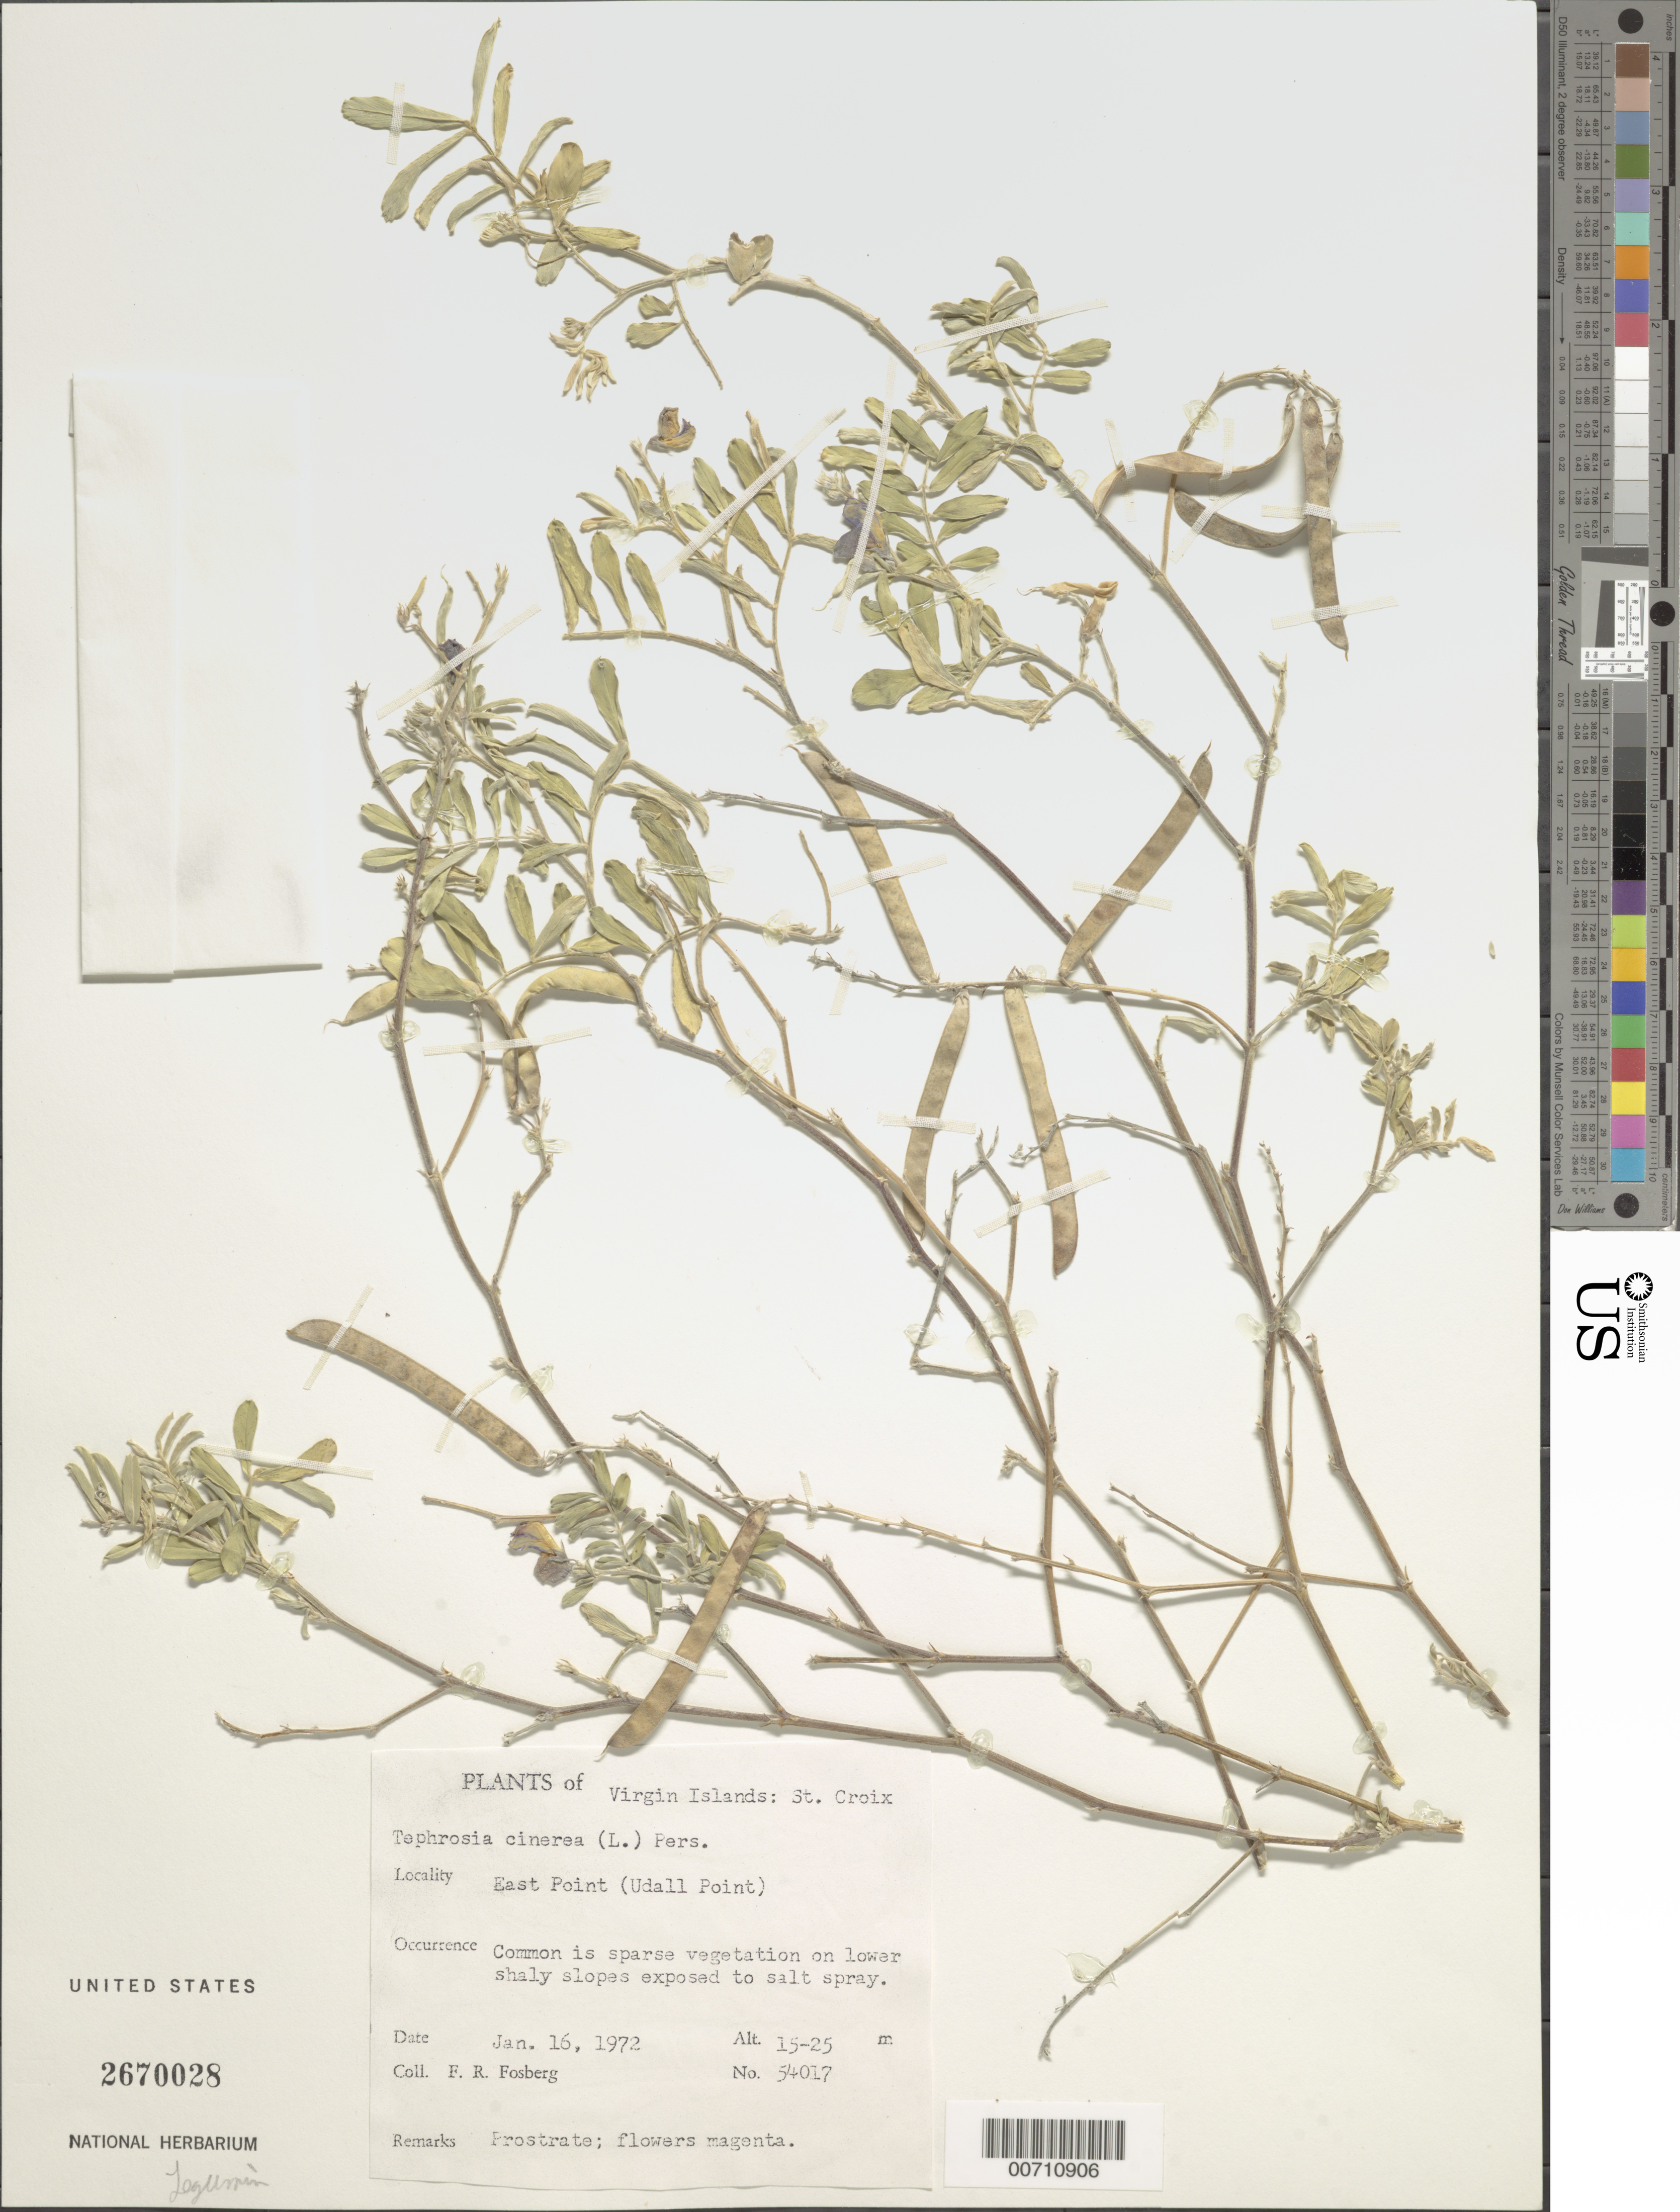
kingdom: Plantae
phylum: Tracheophyta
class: Magnoliopsida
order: Fabales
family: Fabaceae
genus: Tephrosia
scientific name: Tephrosia cinerea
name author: (L.) Pers.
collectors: F. R. Fosberg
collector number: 54017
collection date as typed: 16 Jan 1972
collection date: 1972-01-16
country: U.S. Virgin Islands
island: St. Croix Island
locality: East Point (Udall Point)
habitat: In sparse vegetation on lower shaly slopes exposed to salt spray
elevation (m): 15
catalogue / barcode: US 2670028